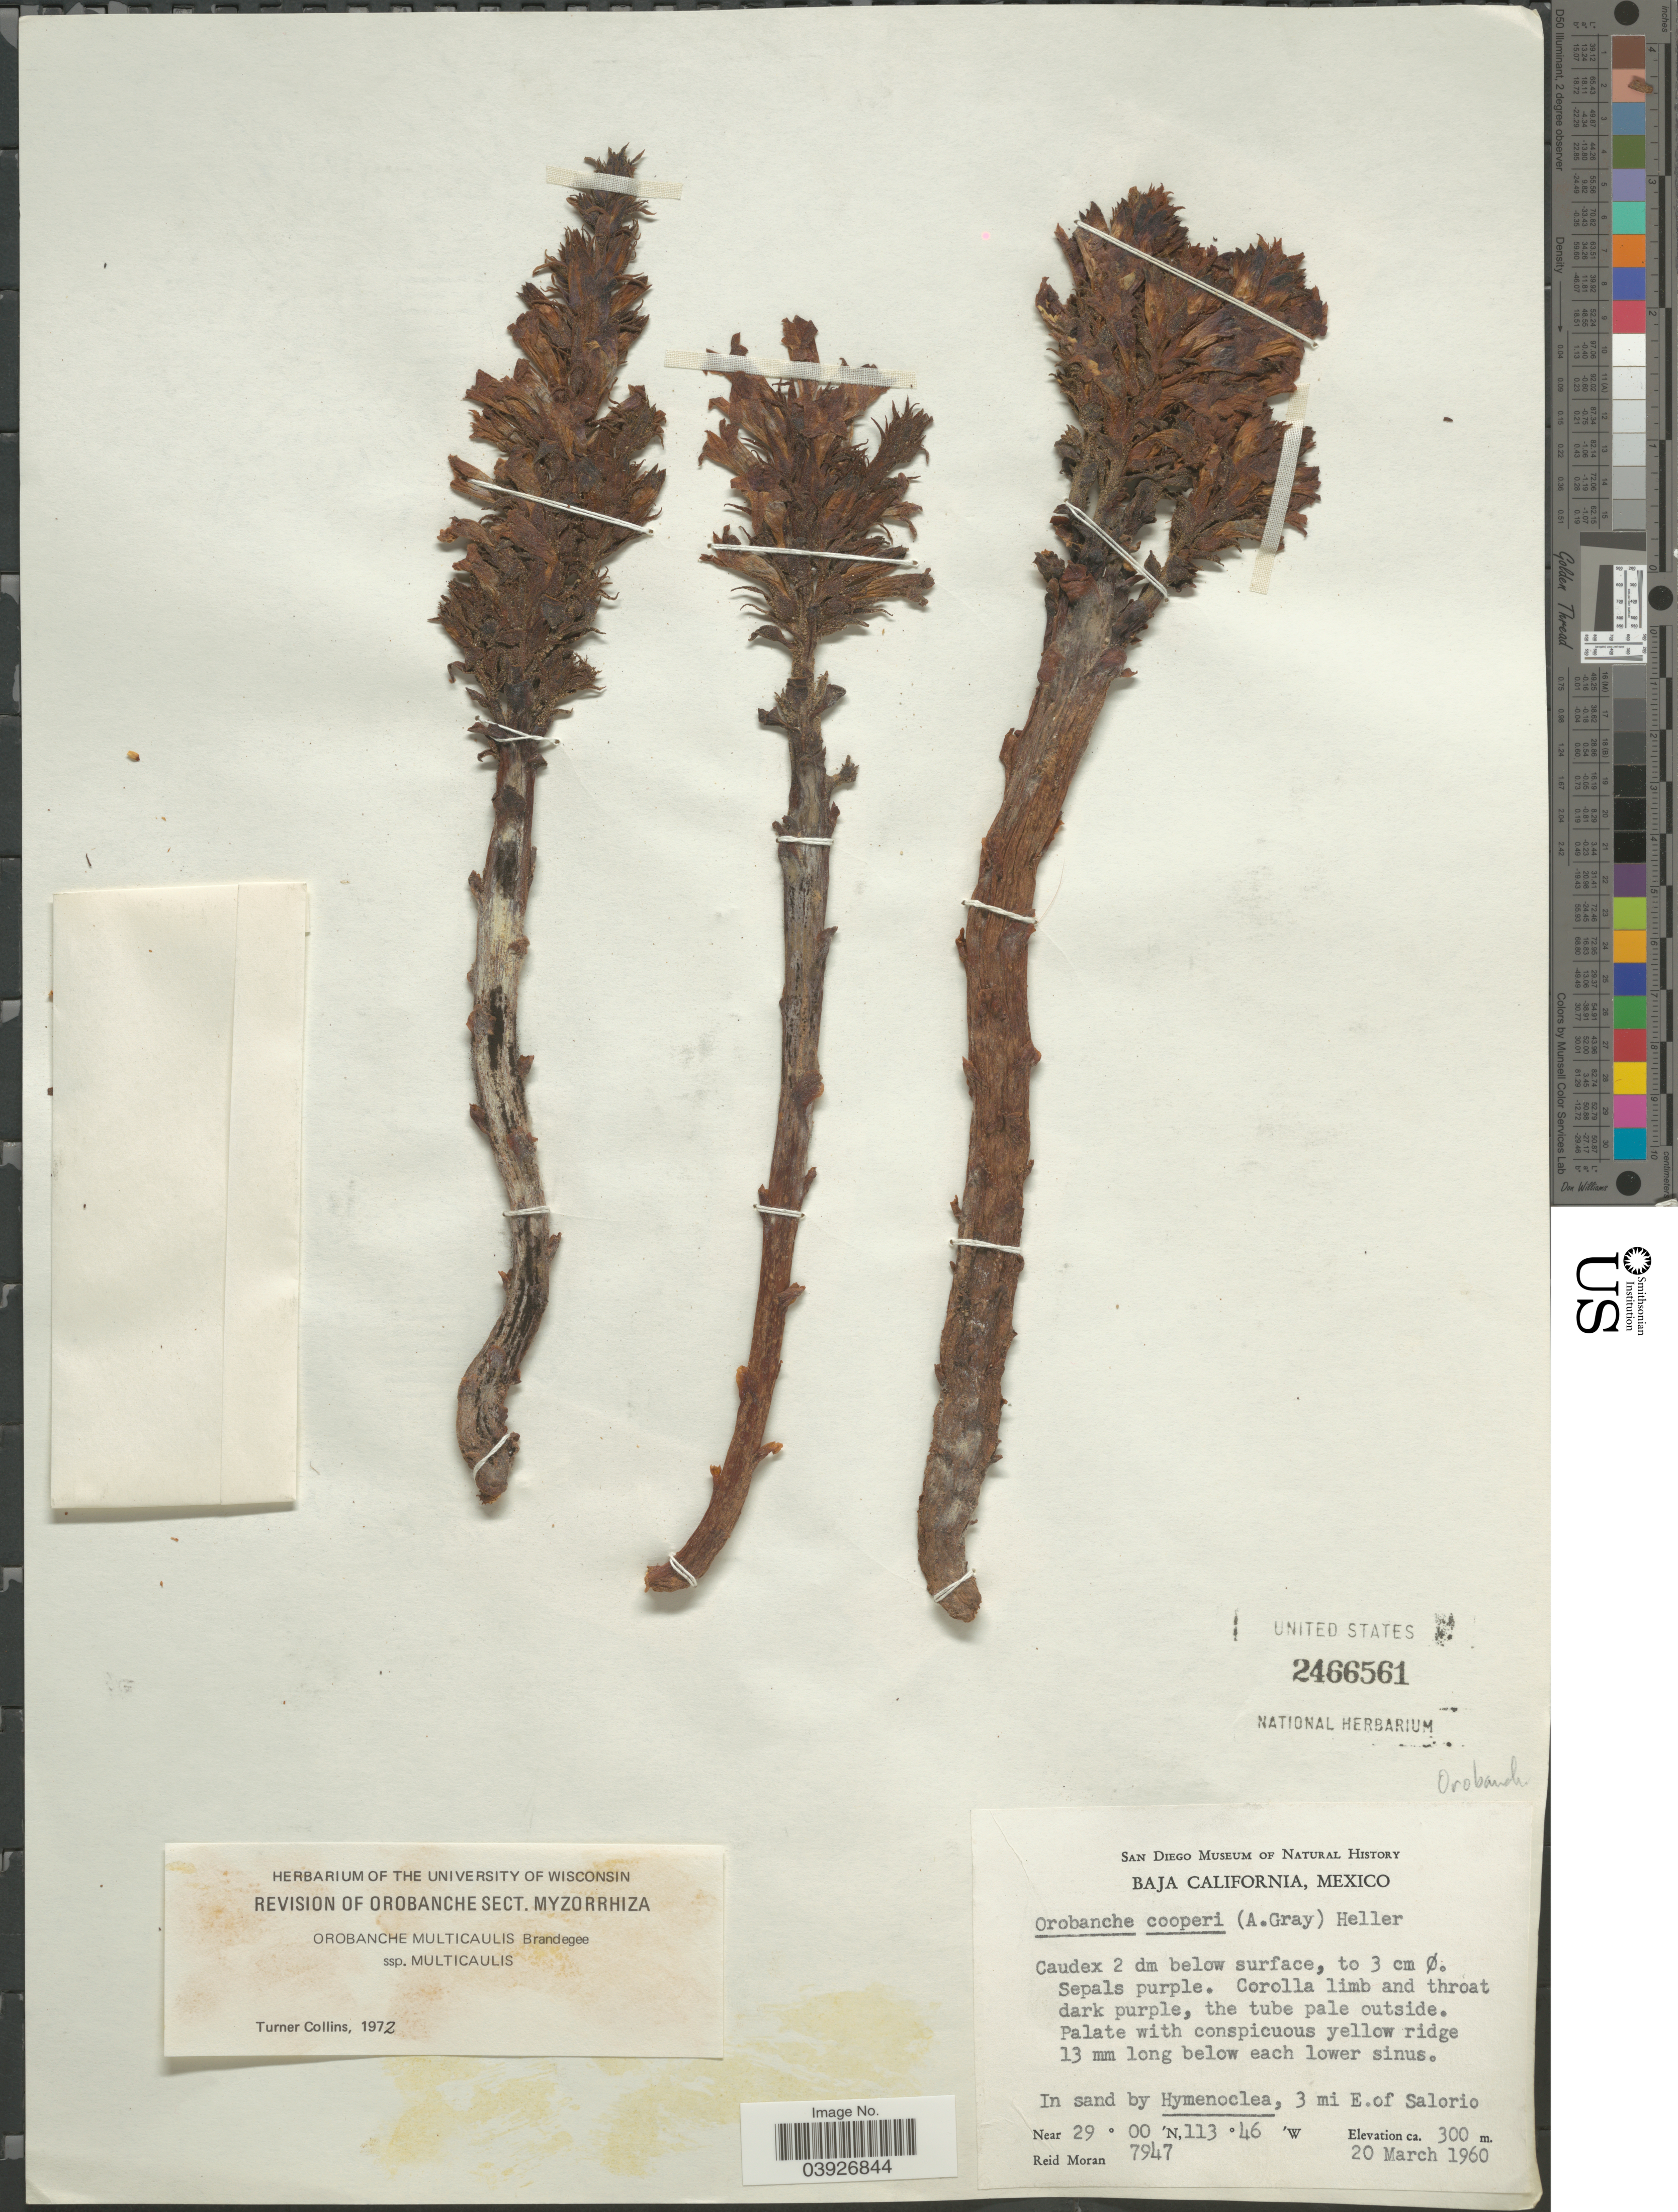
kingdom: Plantae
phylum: Tracheophyta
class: Magnoliopsida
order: Lamiales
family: Orobanchaceae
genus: Orobanche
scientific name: Orobanche multicaulis subsp. multicaulis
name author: Brandegee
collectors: R. Moran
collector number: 7947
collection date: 1960-03-20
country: Mexico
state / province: Baja California Norte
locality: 3 mi E. of Salorio.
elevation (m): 300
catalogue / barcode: US 2466561